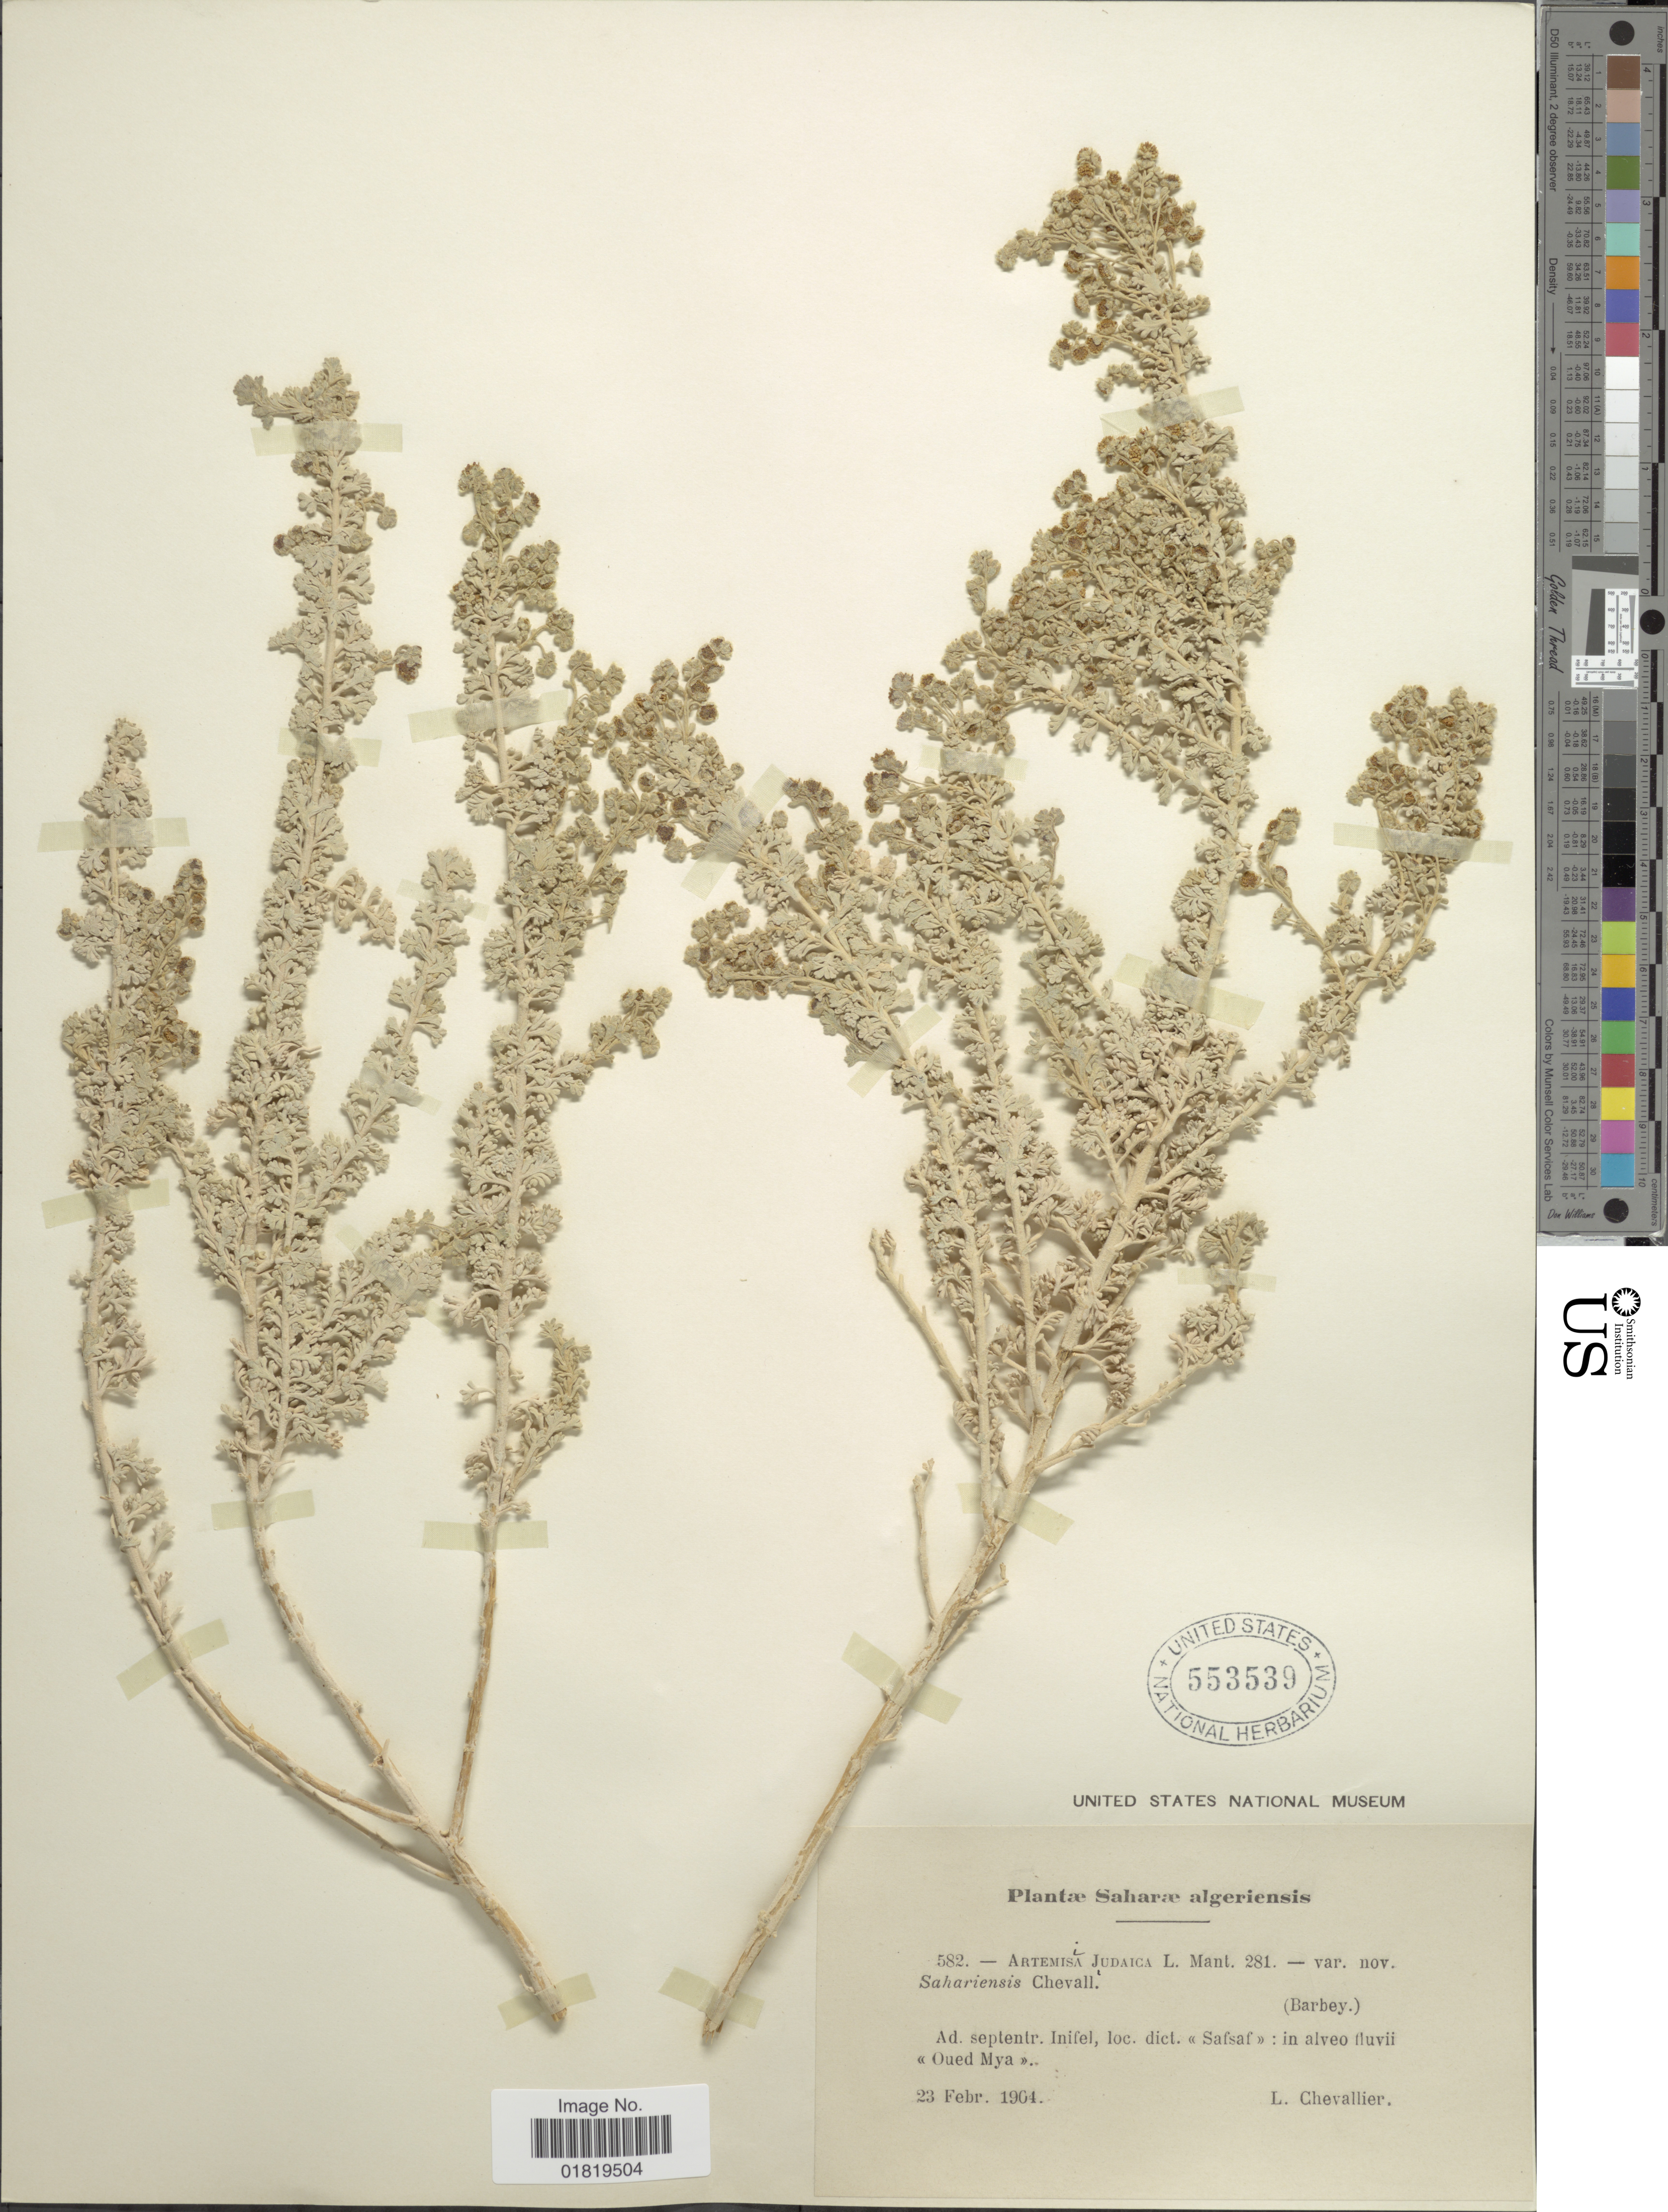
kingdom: Plantae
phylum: Tracheophyta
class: Magnoliopsida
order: Asterales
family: Asteraceae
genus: Artemisia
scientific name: Artemisia judaica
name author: L.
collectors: L. Chevallier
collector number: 582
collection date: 1904-02-23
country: Algeria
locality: Saharae Algeriensis, Ad. septentr. Inifel, loc. dict., Safsaf, in alveo fluvii, Oued Mya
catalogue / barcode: US 553539